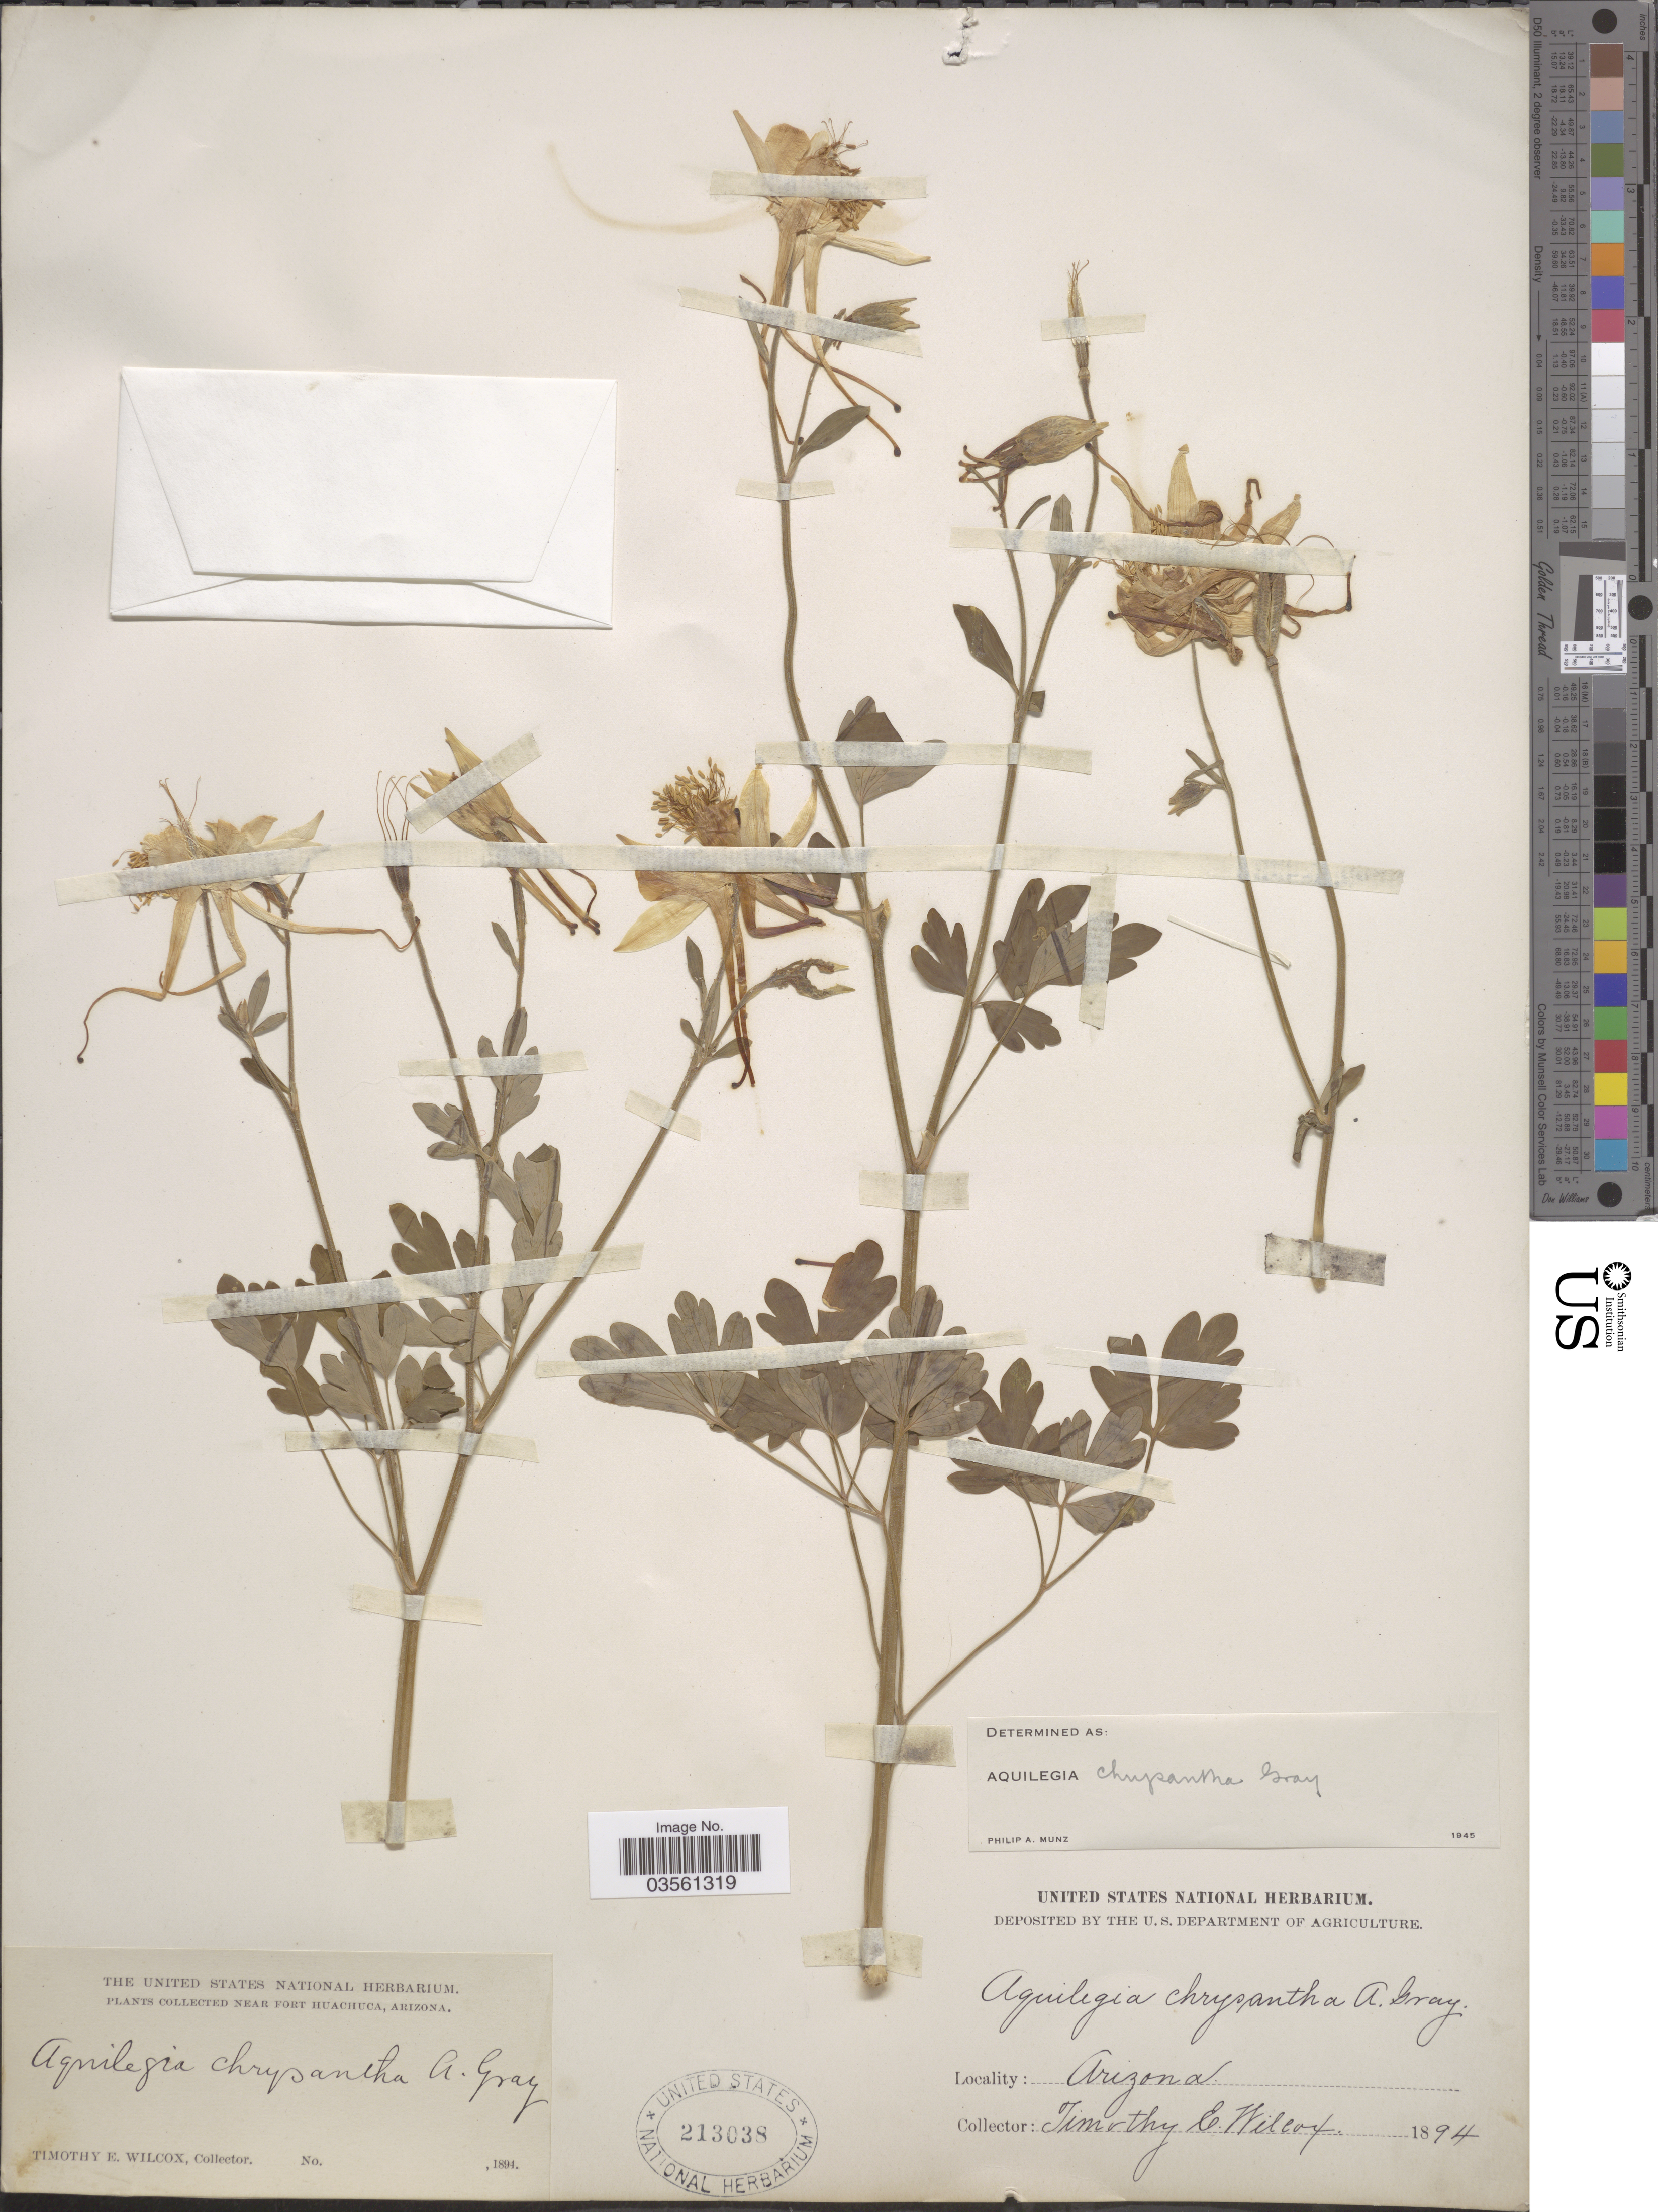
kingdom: Plantae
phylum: Tracheophyta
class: Magnoliopsida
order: Ranunculales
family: Ranunculaceae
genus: Aquilegia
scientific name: Aquilegia chrysantha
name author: A. Gray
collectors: T. E. Wilcox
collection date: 1894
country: United States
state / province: Arizona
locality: Near Fort Huachuca.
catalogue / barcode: US 213038